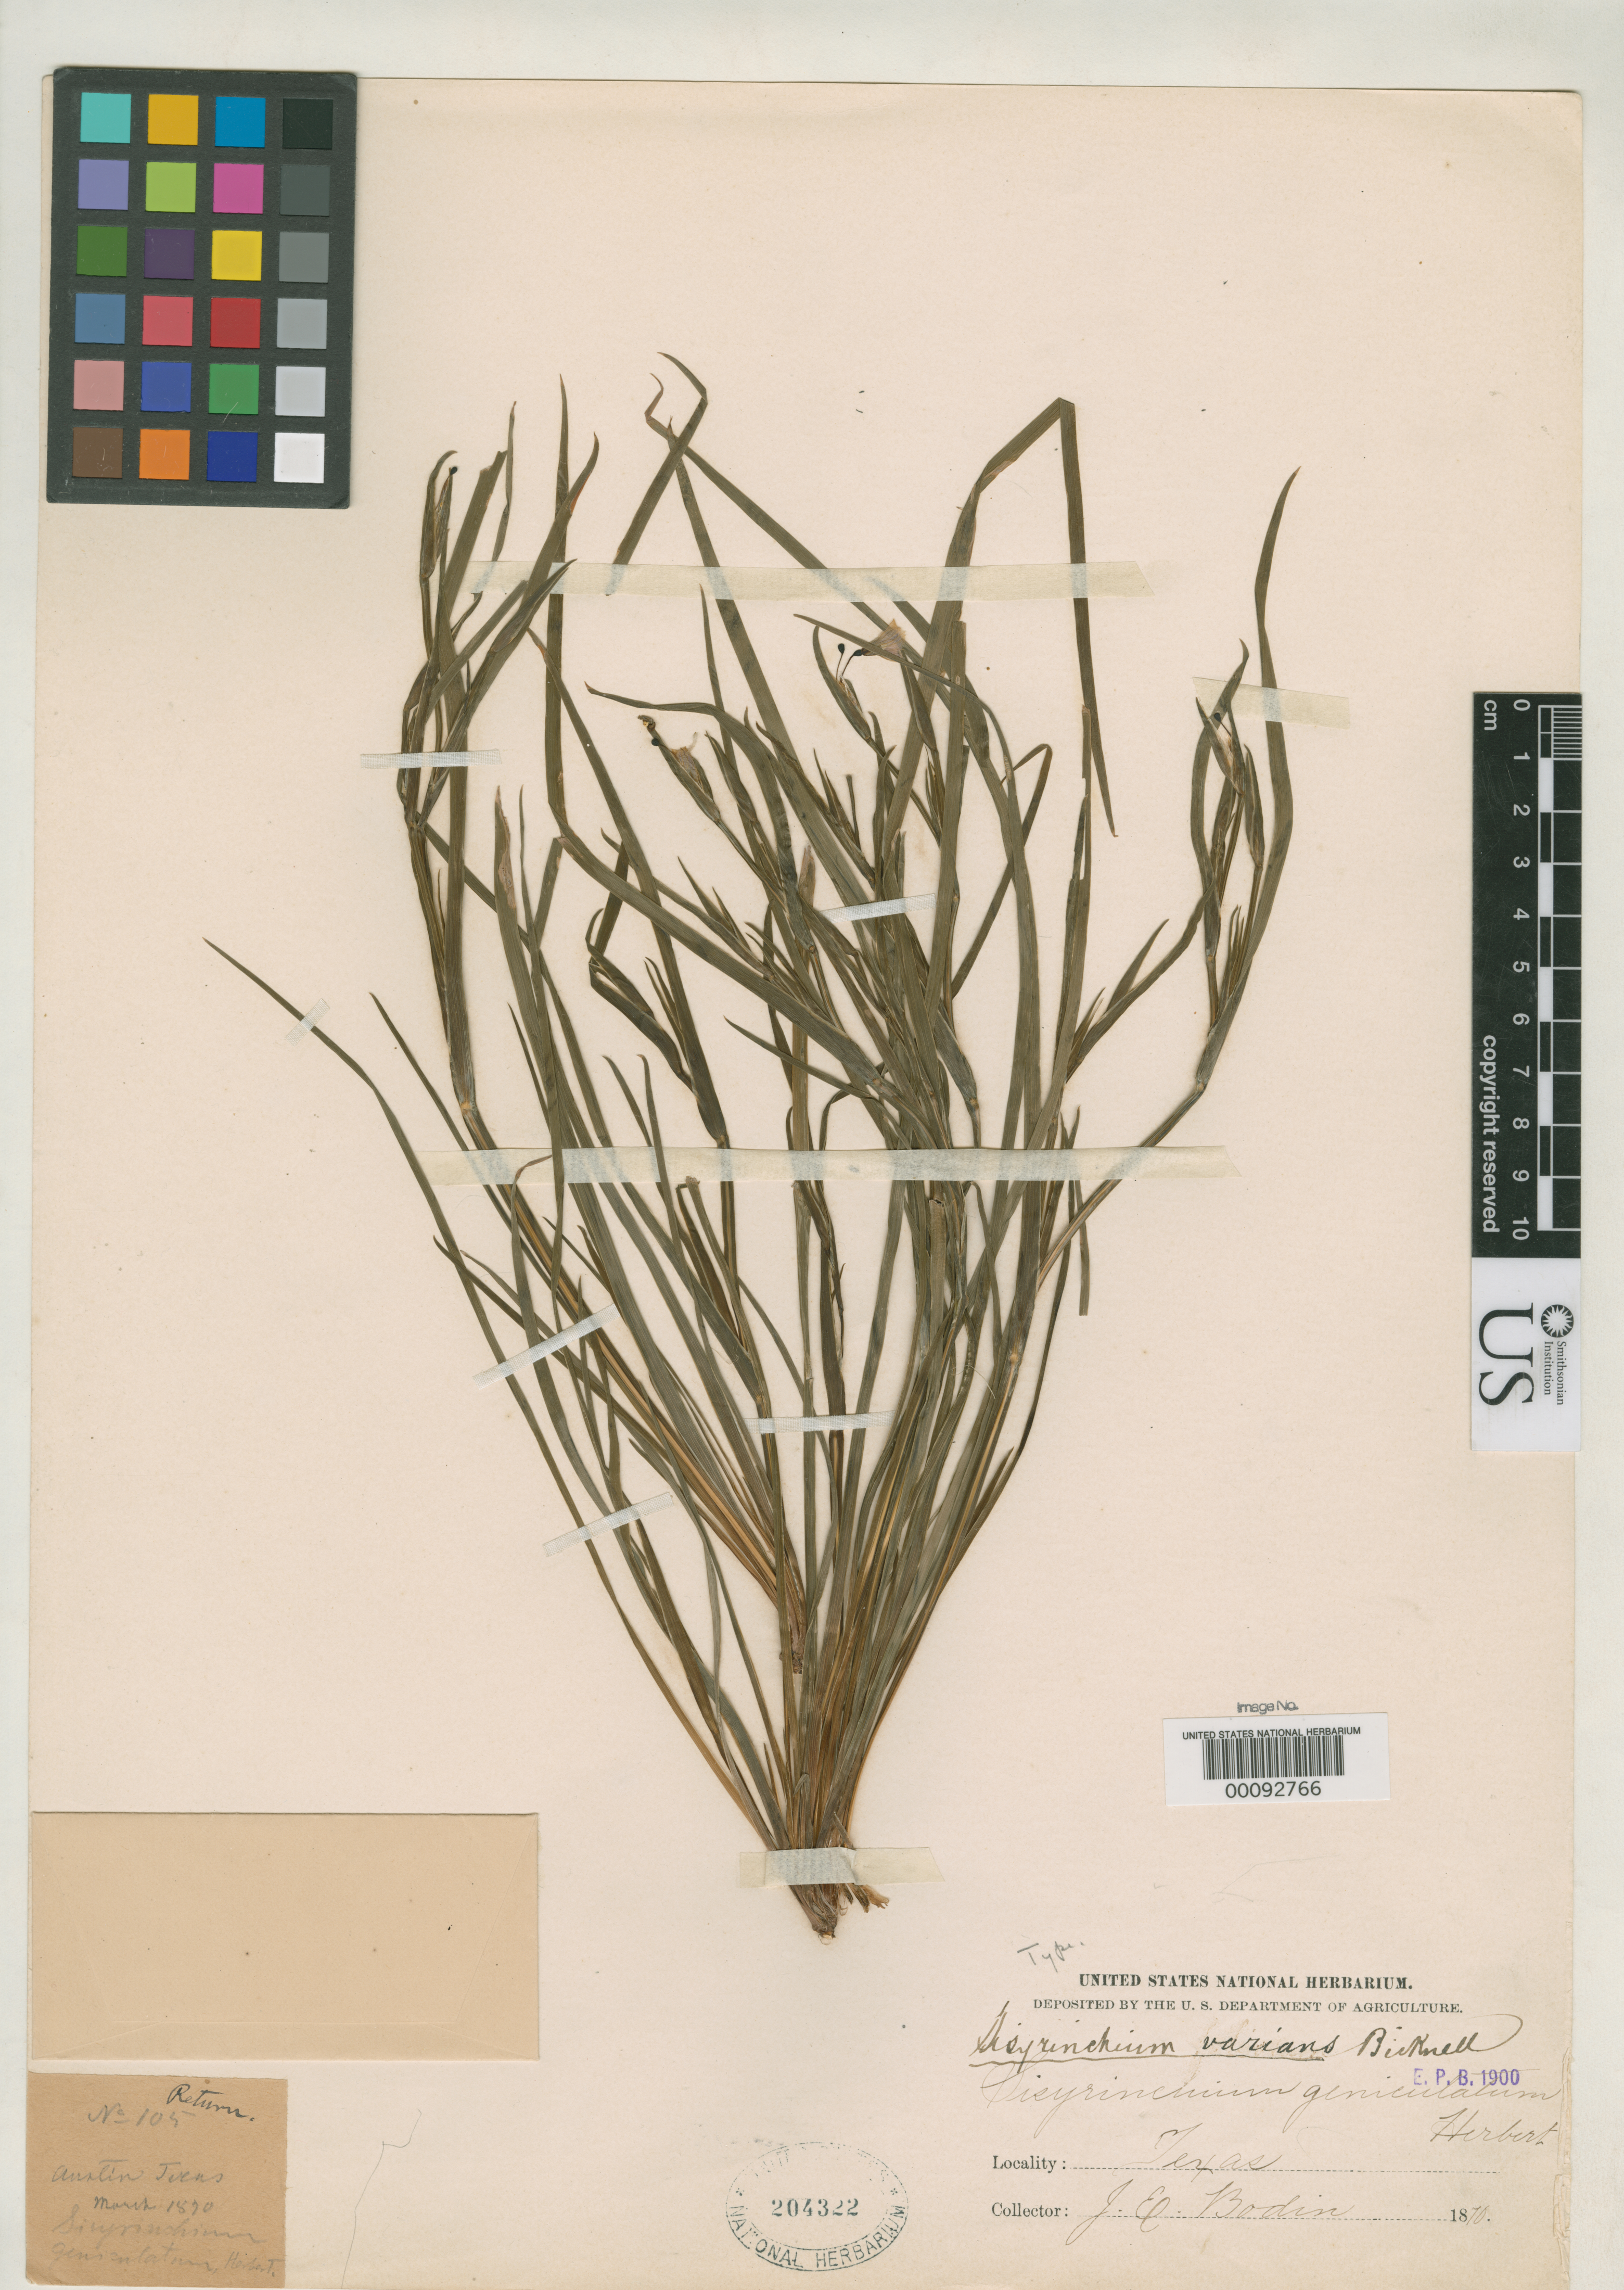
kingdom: Plantae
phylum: Tracheophyta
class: Liliopsida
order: Asparagales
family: Iridaceae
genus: Sisyrinchium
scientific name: Sisyrinchium varians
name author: E.P. Bicknell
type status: Holotype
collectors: J. E. Bodin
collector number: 105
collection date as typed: Mar 1870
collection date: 1870-03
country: United States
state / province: Texas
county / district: Travis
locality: Austin.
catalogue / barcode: US 204322